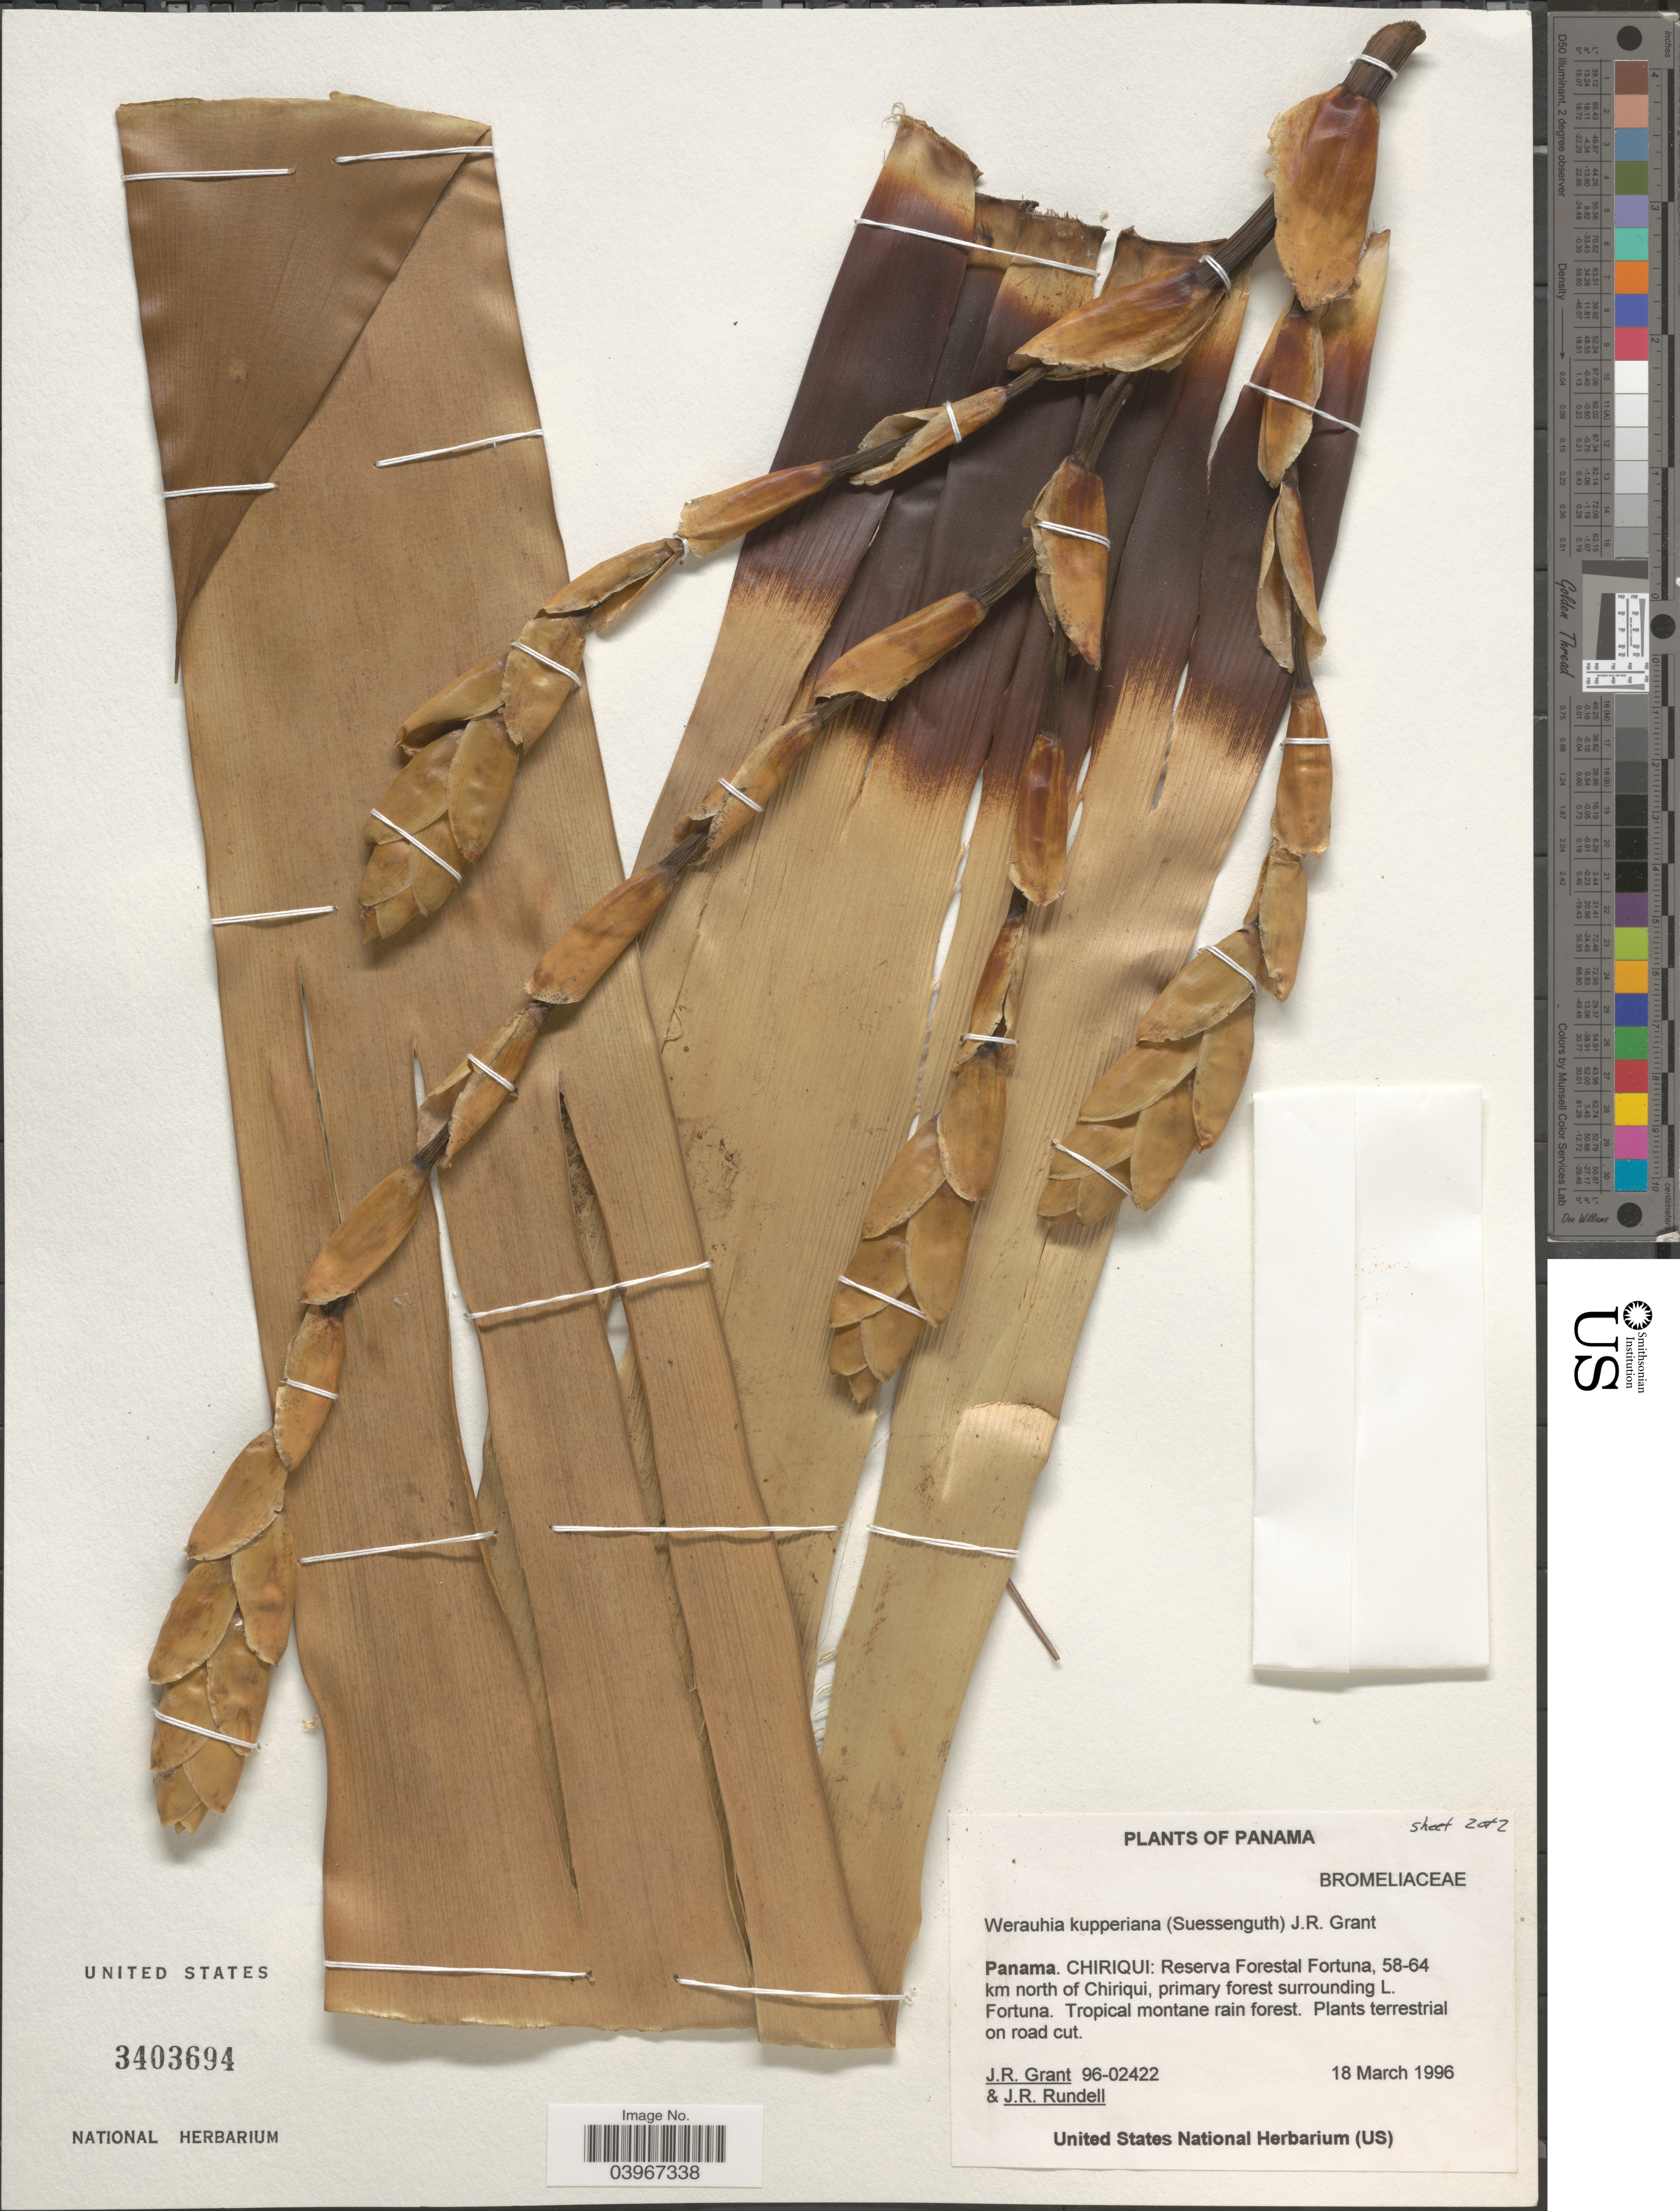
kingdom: Plantae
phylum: Tracheophyta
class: Liliopsida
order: Poales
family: Bromeliaceae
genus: Werauhia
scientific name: Werauhia kupperiana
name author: (Suess.) J.R. Grant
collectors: J. Grant & J. R. Rundell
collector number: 96-02422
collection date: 1996-03-18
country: Panama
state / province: Chiriqui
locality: Reserva Forestal Fortuna, 58-64 km north of Chirique, primary forest surrounding L. Fortuna. Tropical montane rain forest.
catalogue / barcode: US 3403694